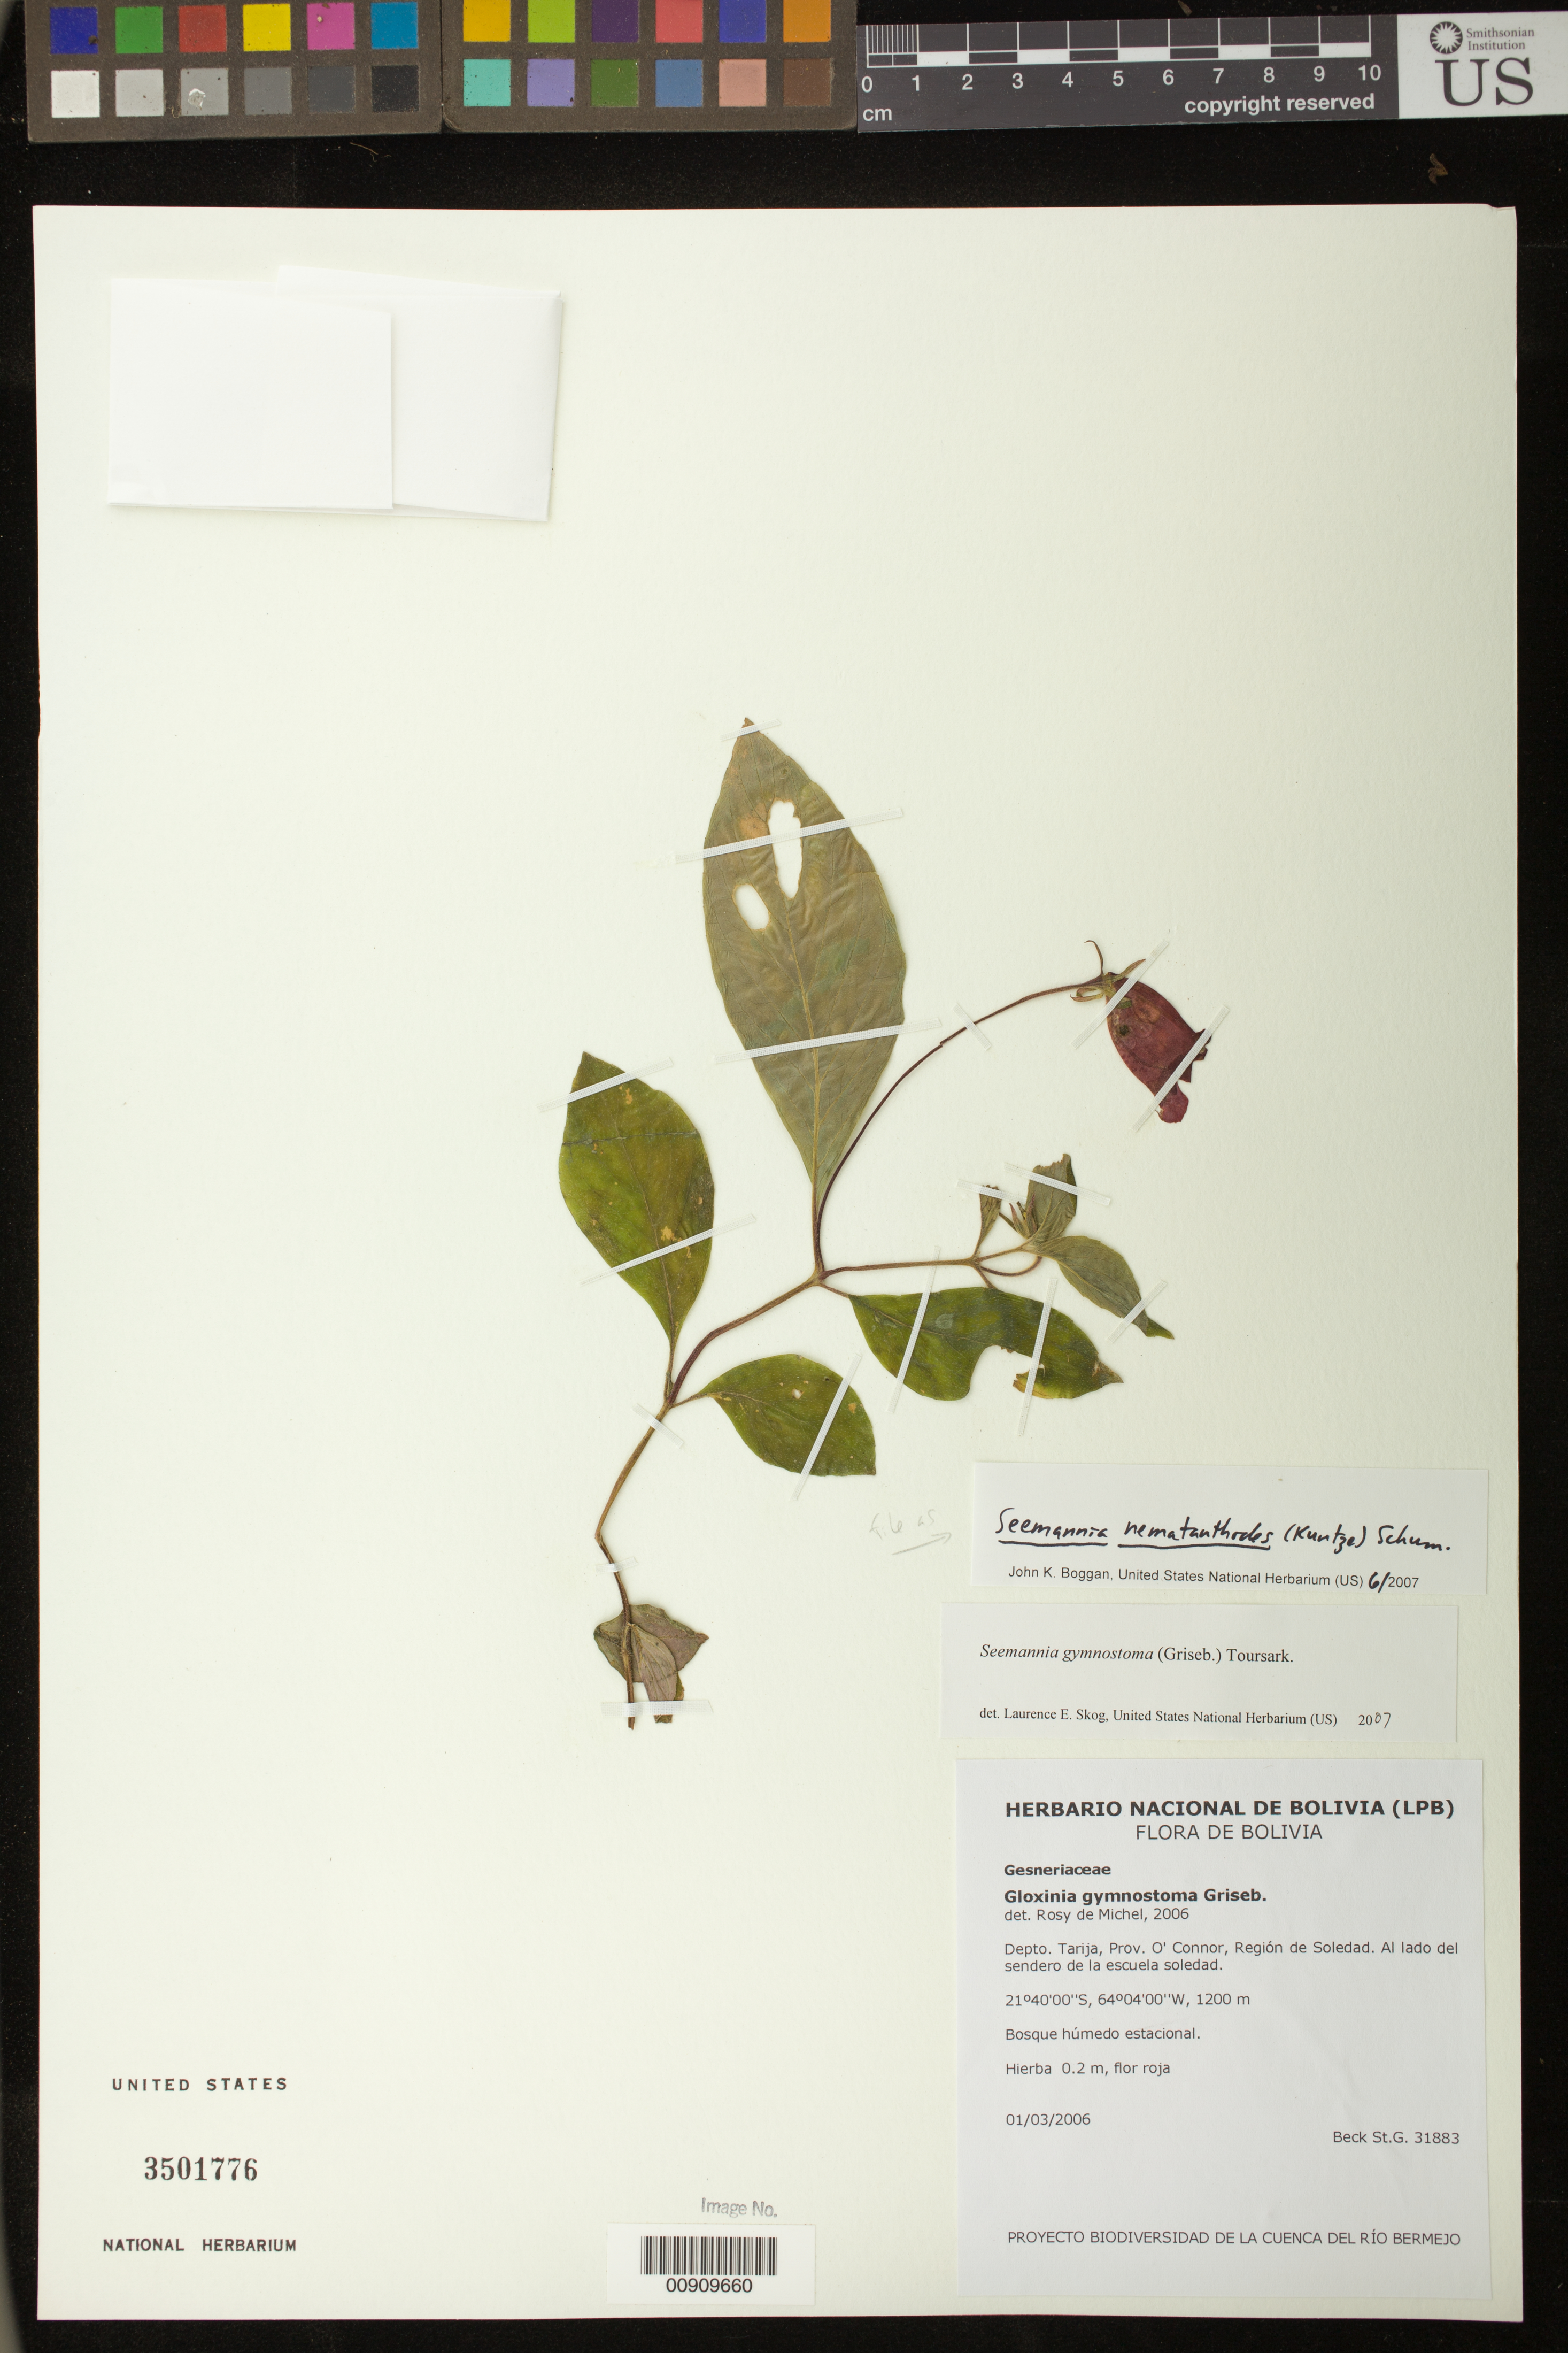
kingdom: Plantae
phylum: Tracheophyta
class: Magnoliopsida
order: Lamiales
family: Gesneriaceae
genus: Seemannia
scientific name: Seemannia nematanthodes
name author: (Kuntze) K. Schum.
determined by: Boggan, J. K., (US), NMNH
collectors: S. G. Beck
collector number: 31883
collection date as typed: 01 Mar 2006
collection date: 2006-03-01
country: Bolivia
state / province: Tarija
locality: Depto. Tarija, Prov. O'Connor, región de Soledad. Al lado del sendero de la escuela soledad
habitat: Bosque húmedo estacional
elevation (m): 1200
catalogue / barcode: US 3501776